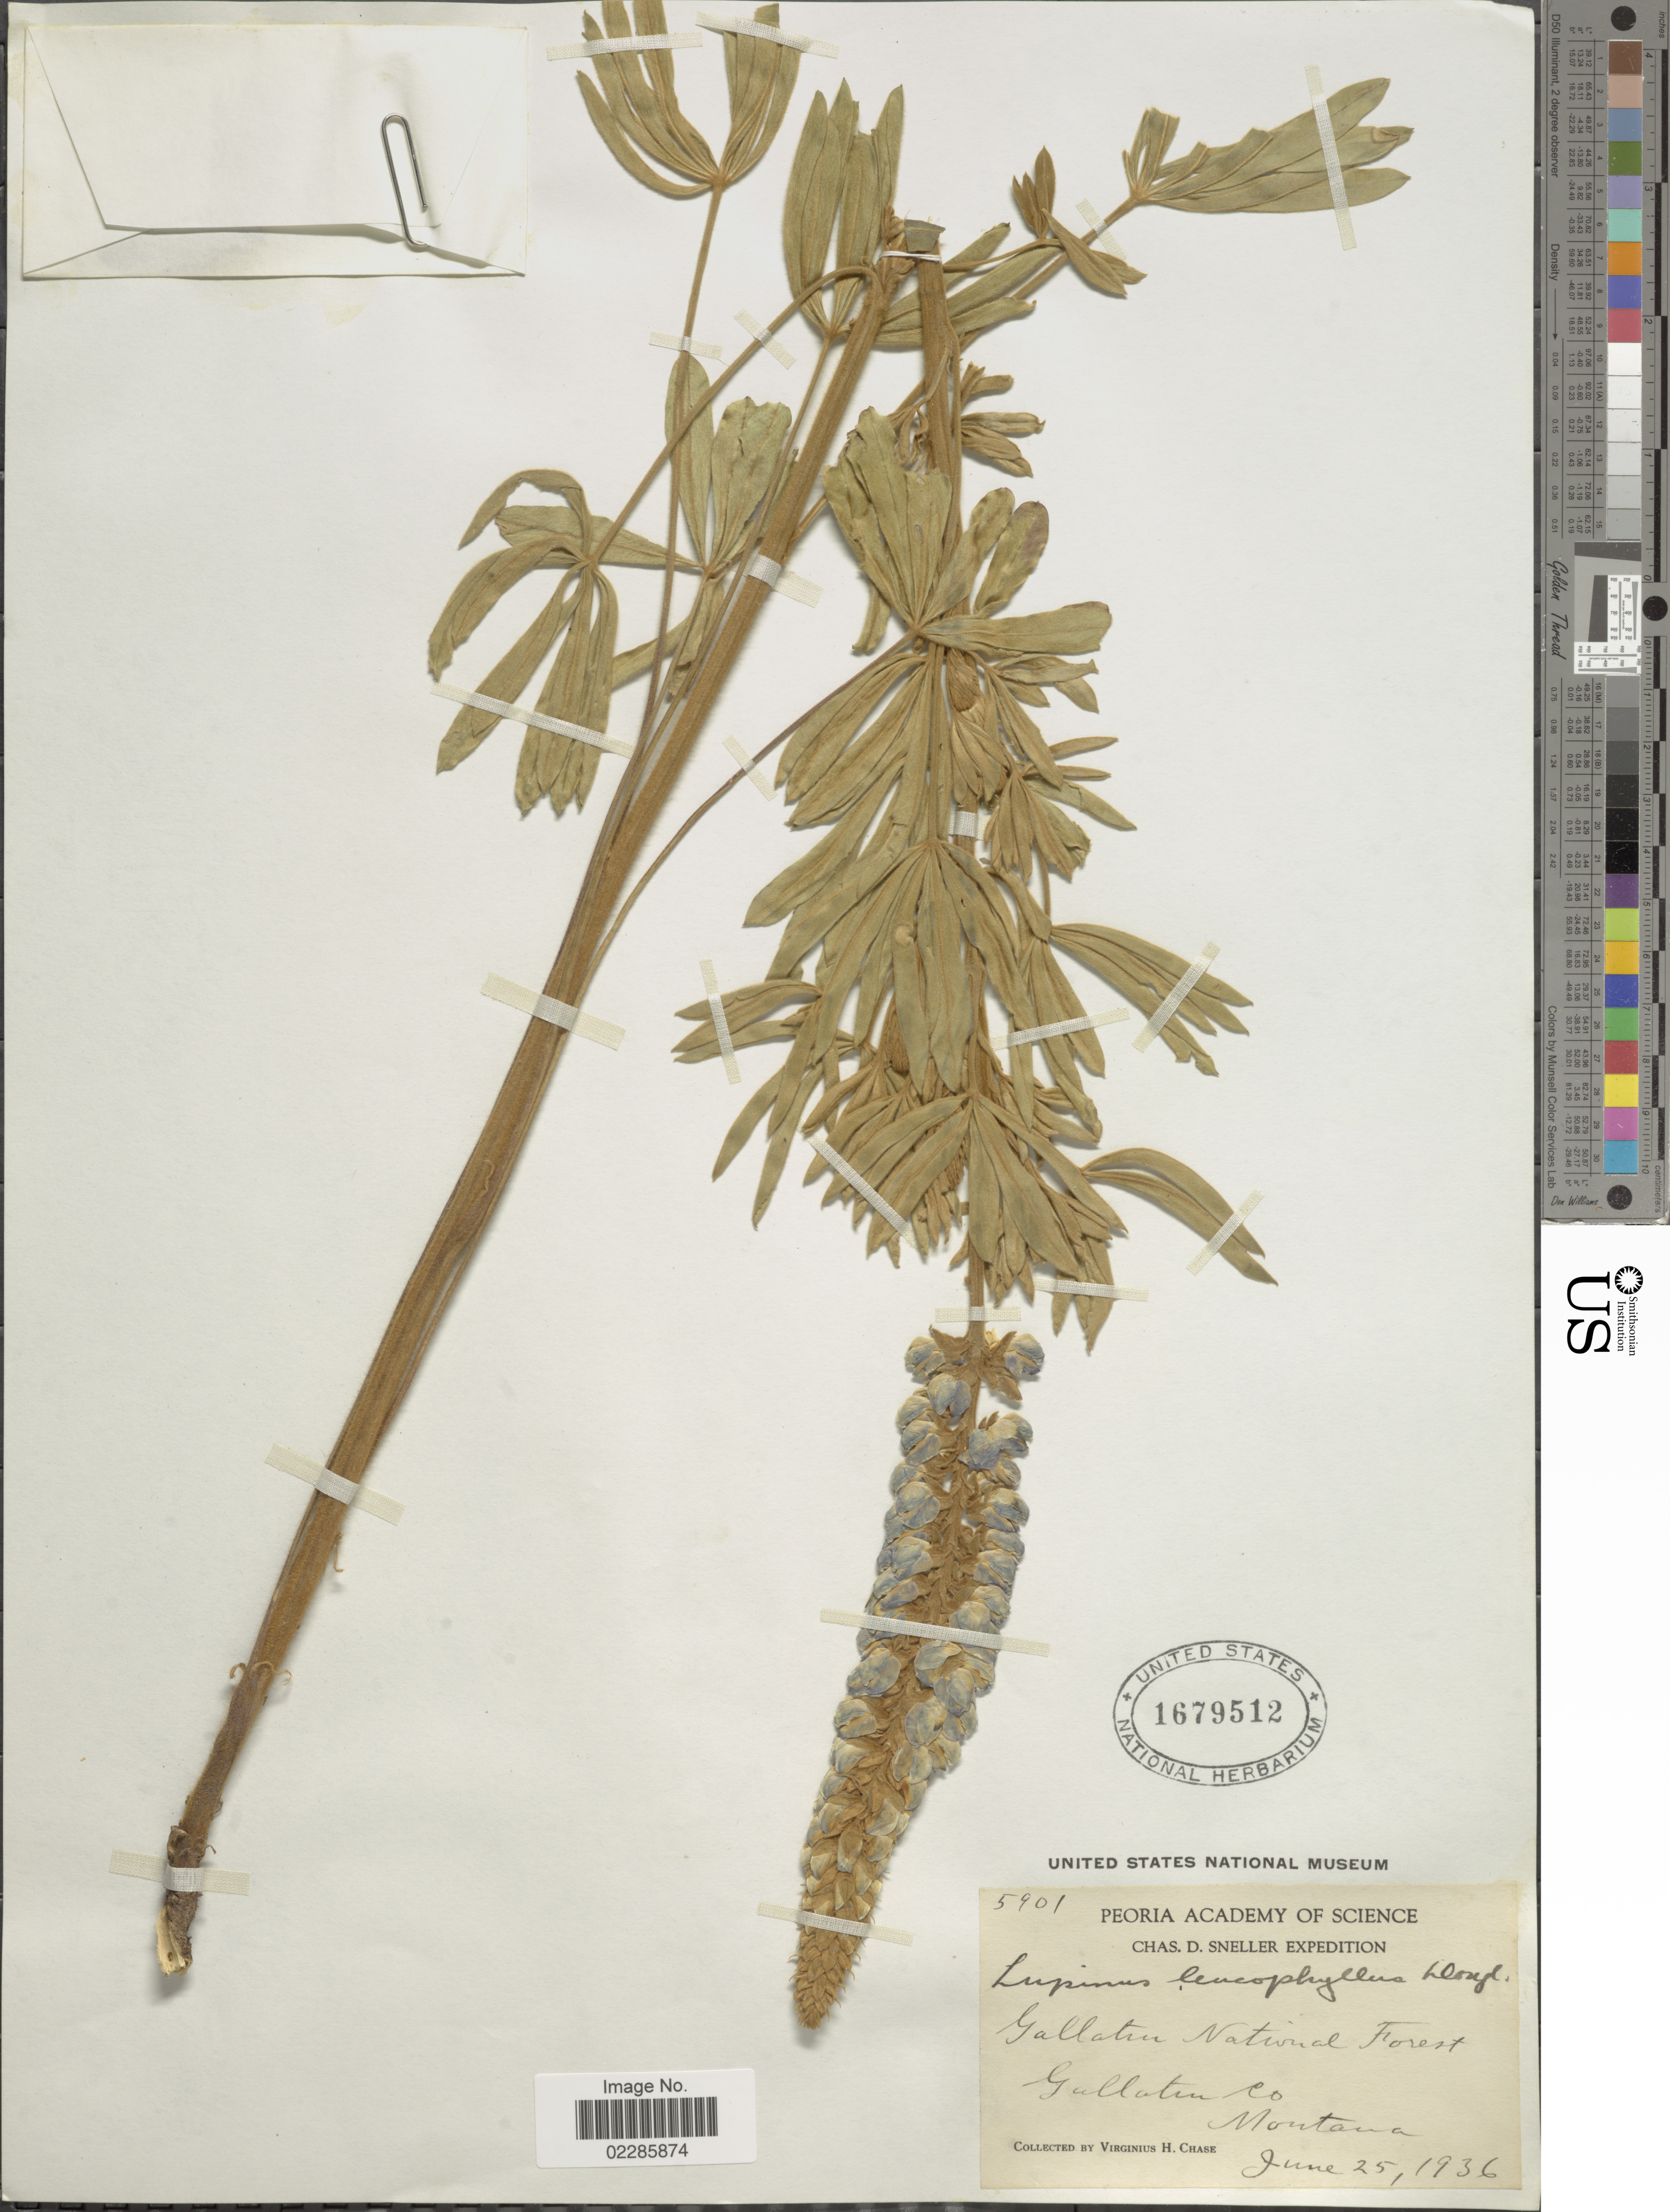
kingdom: Plantae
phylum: Tracheophyta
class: Magnoliopsida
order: Fabales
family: Fabaceae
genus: Lupinus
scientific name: Lupinus leucophyllus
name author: Douglas ex Lindl.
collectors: V. H. Chase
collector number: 5901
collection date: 1936-06-25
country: United States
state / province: Montana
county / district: Gallatin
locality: Gallatin National Forest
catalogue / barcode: US 1679512